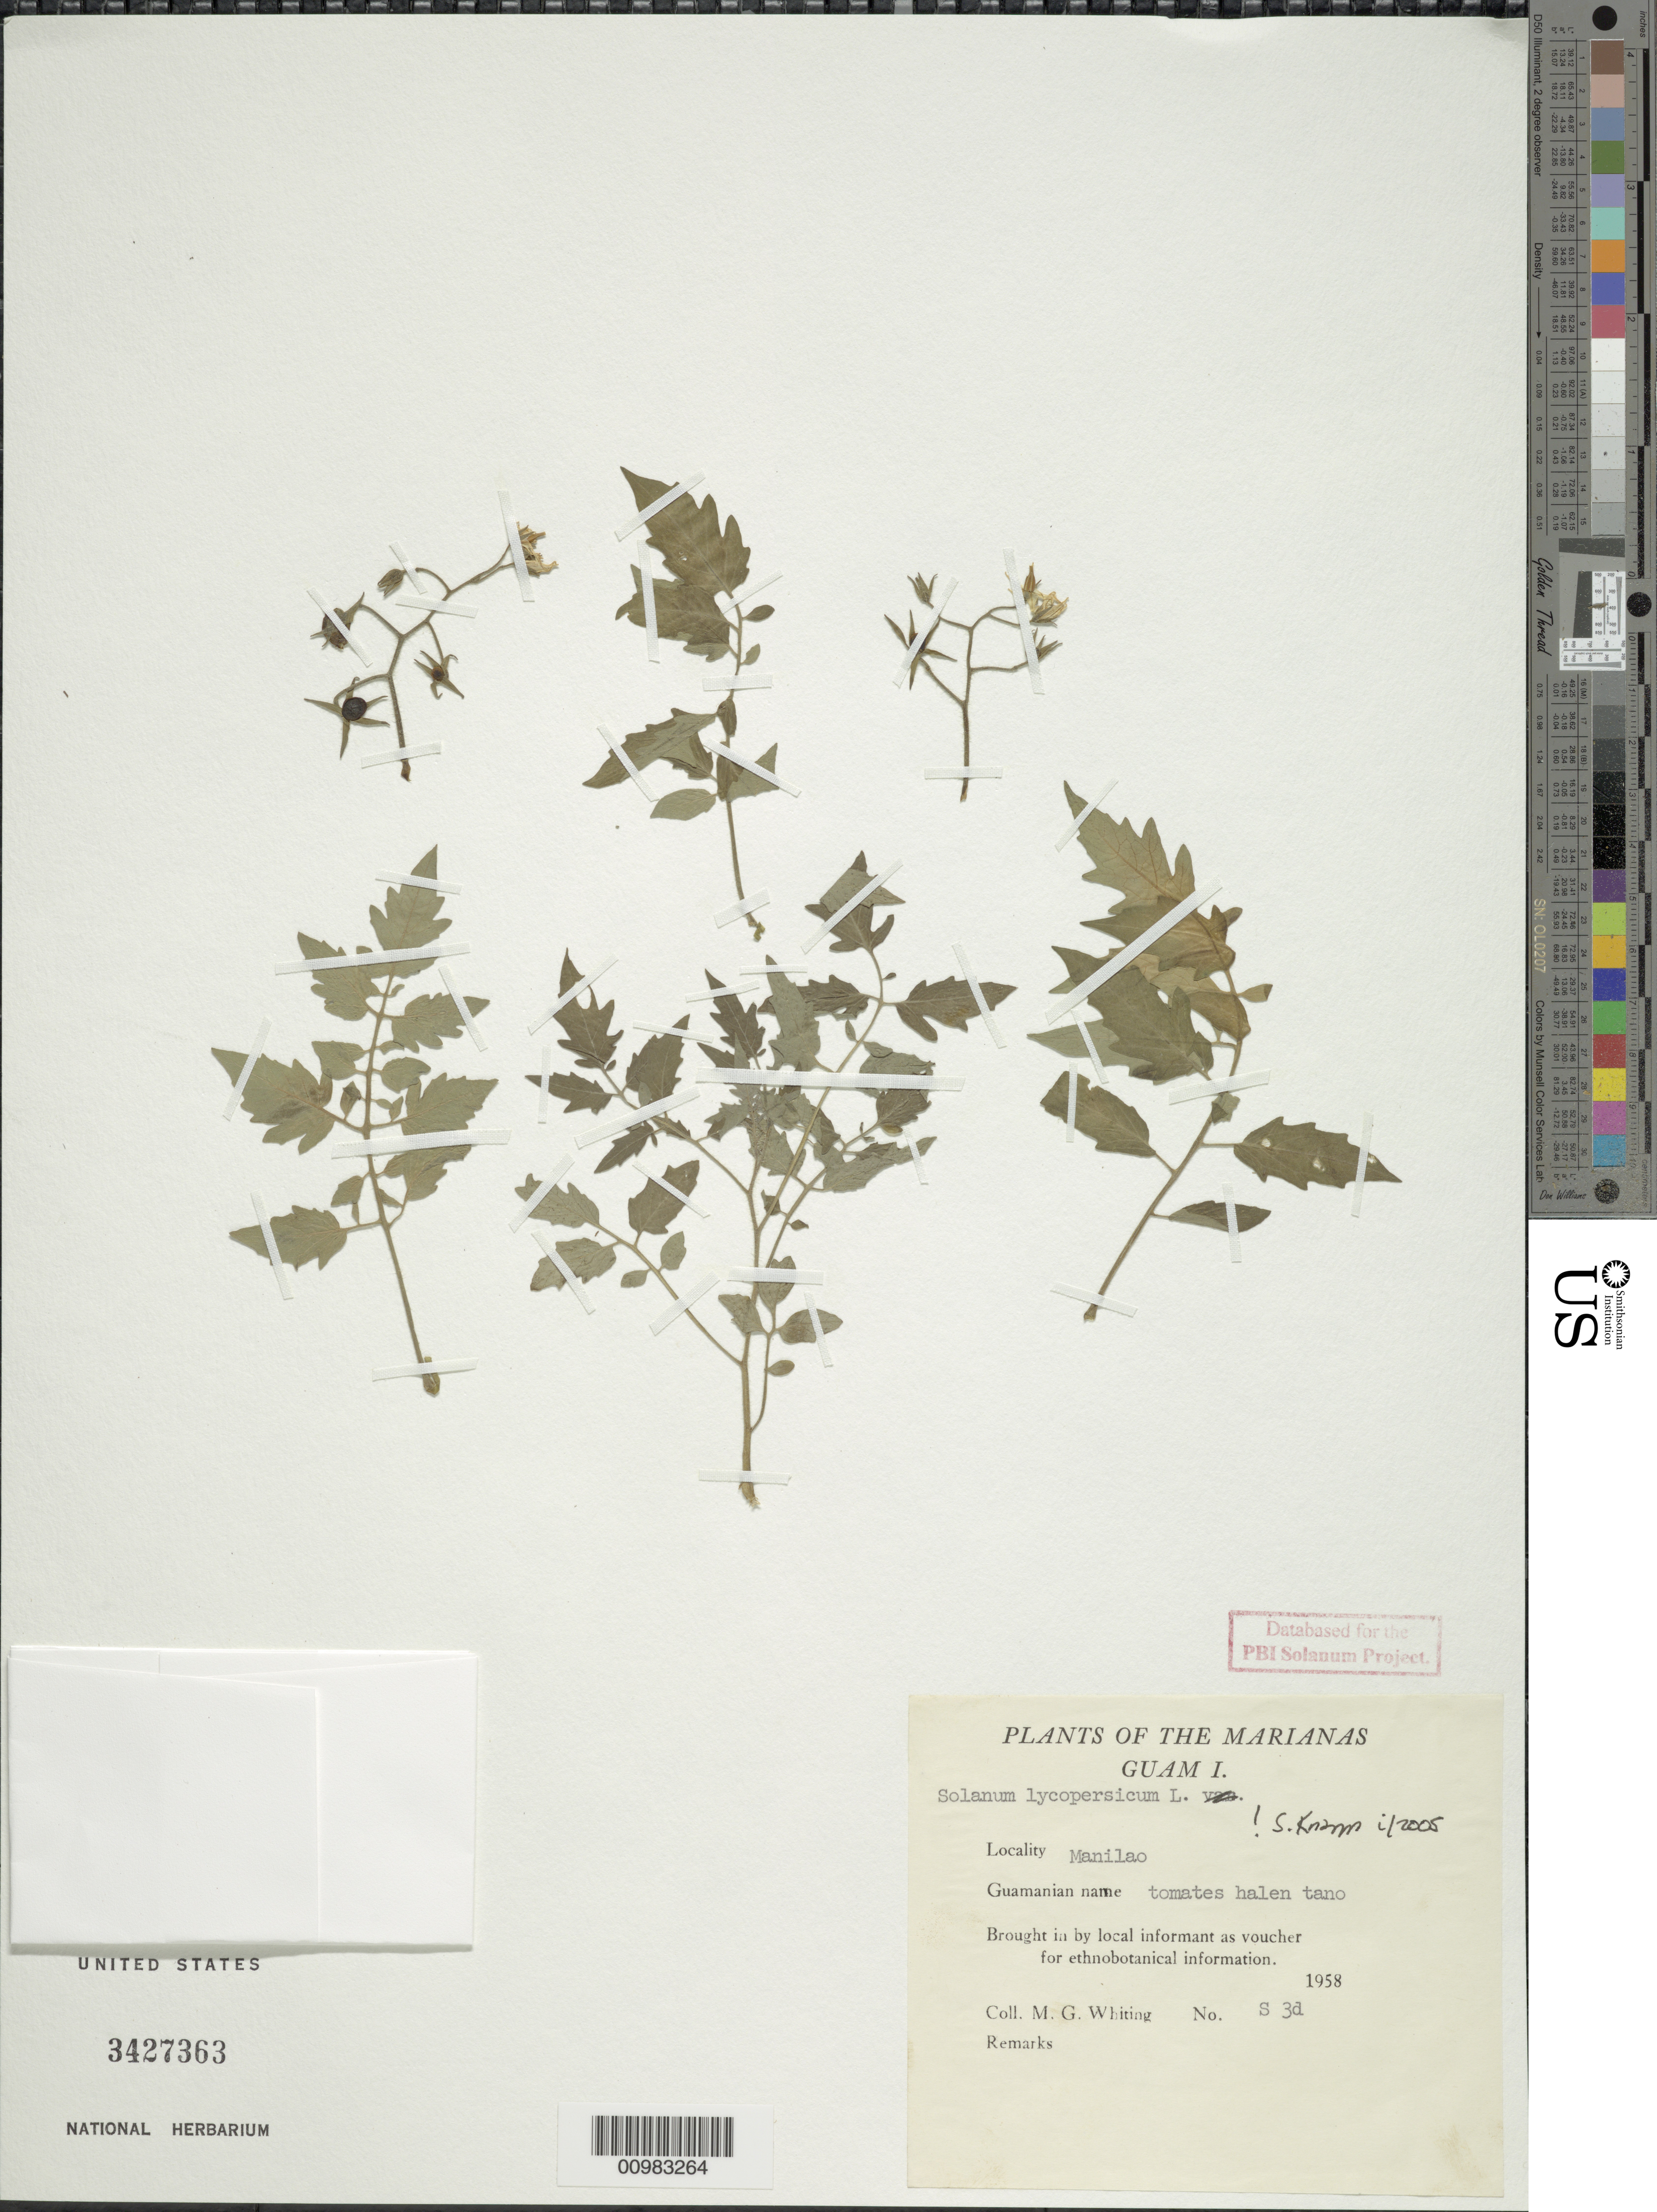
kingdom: Plantae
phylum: Tracheophyta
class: Magnoliopsida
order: Solanales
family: Solanaceae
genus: Solanum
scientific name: Solanum lycopersicum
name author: L.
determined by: Knapp, S. D.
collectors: M. Whiting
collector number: S 3d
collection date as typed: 1958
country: Guam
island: Guam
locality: plants of the Marianas, Guam Island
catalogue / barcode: US 3427363